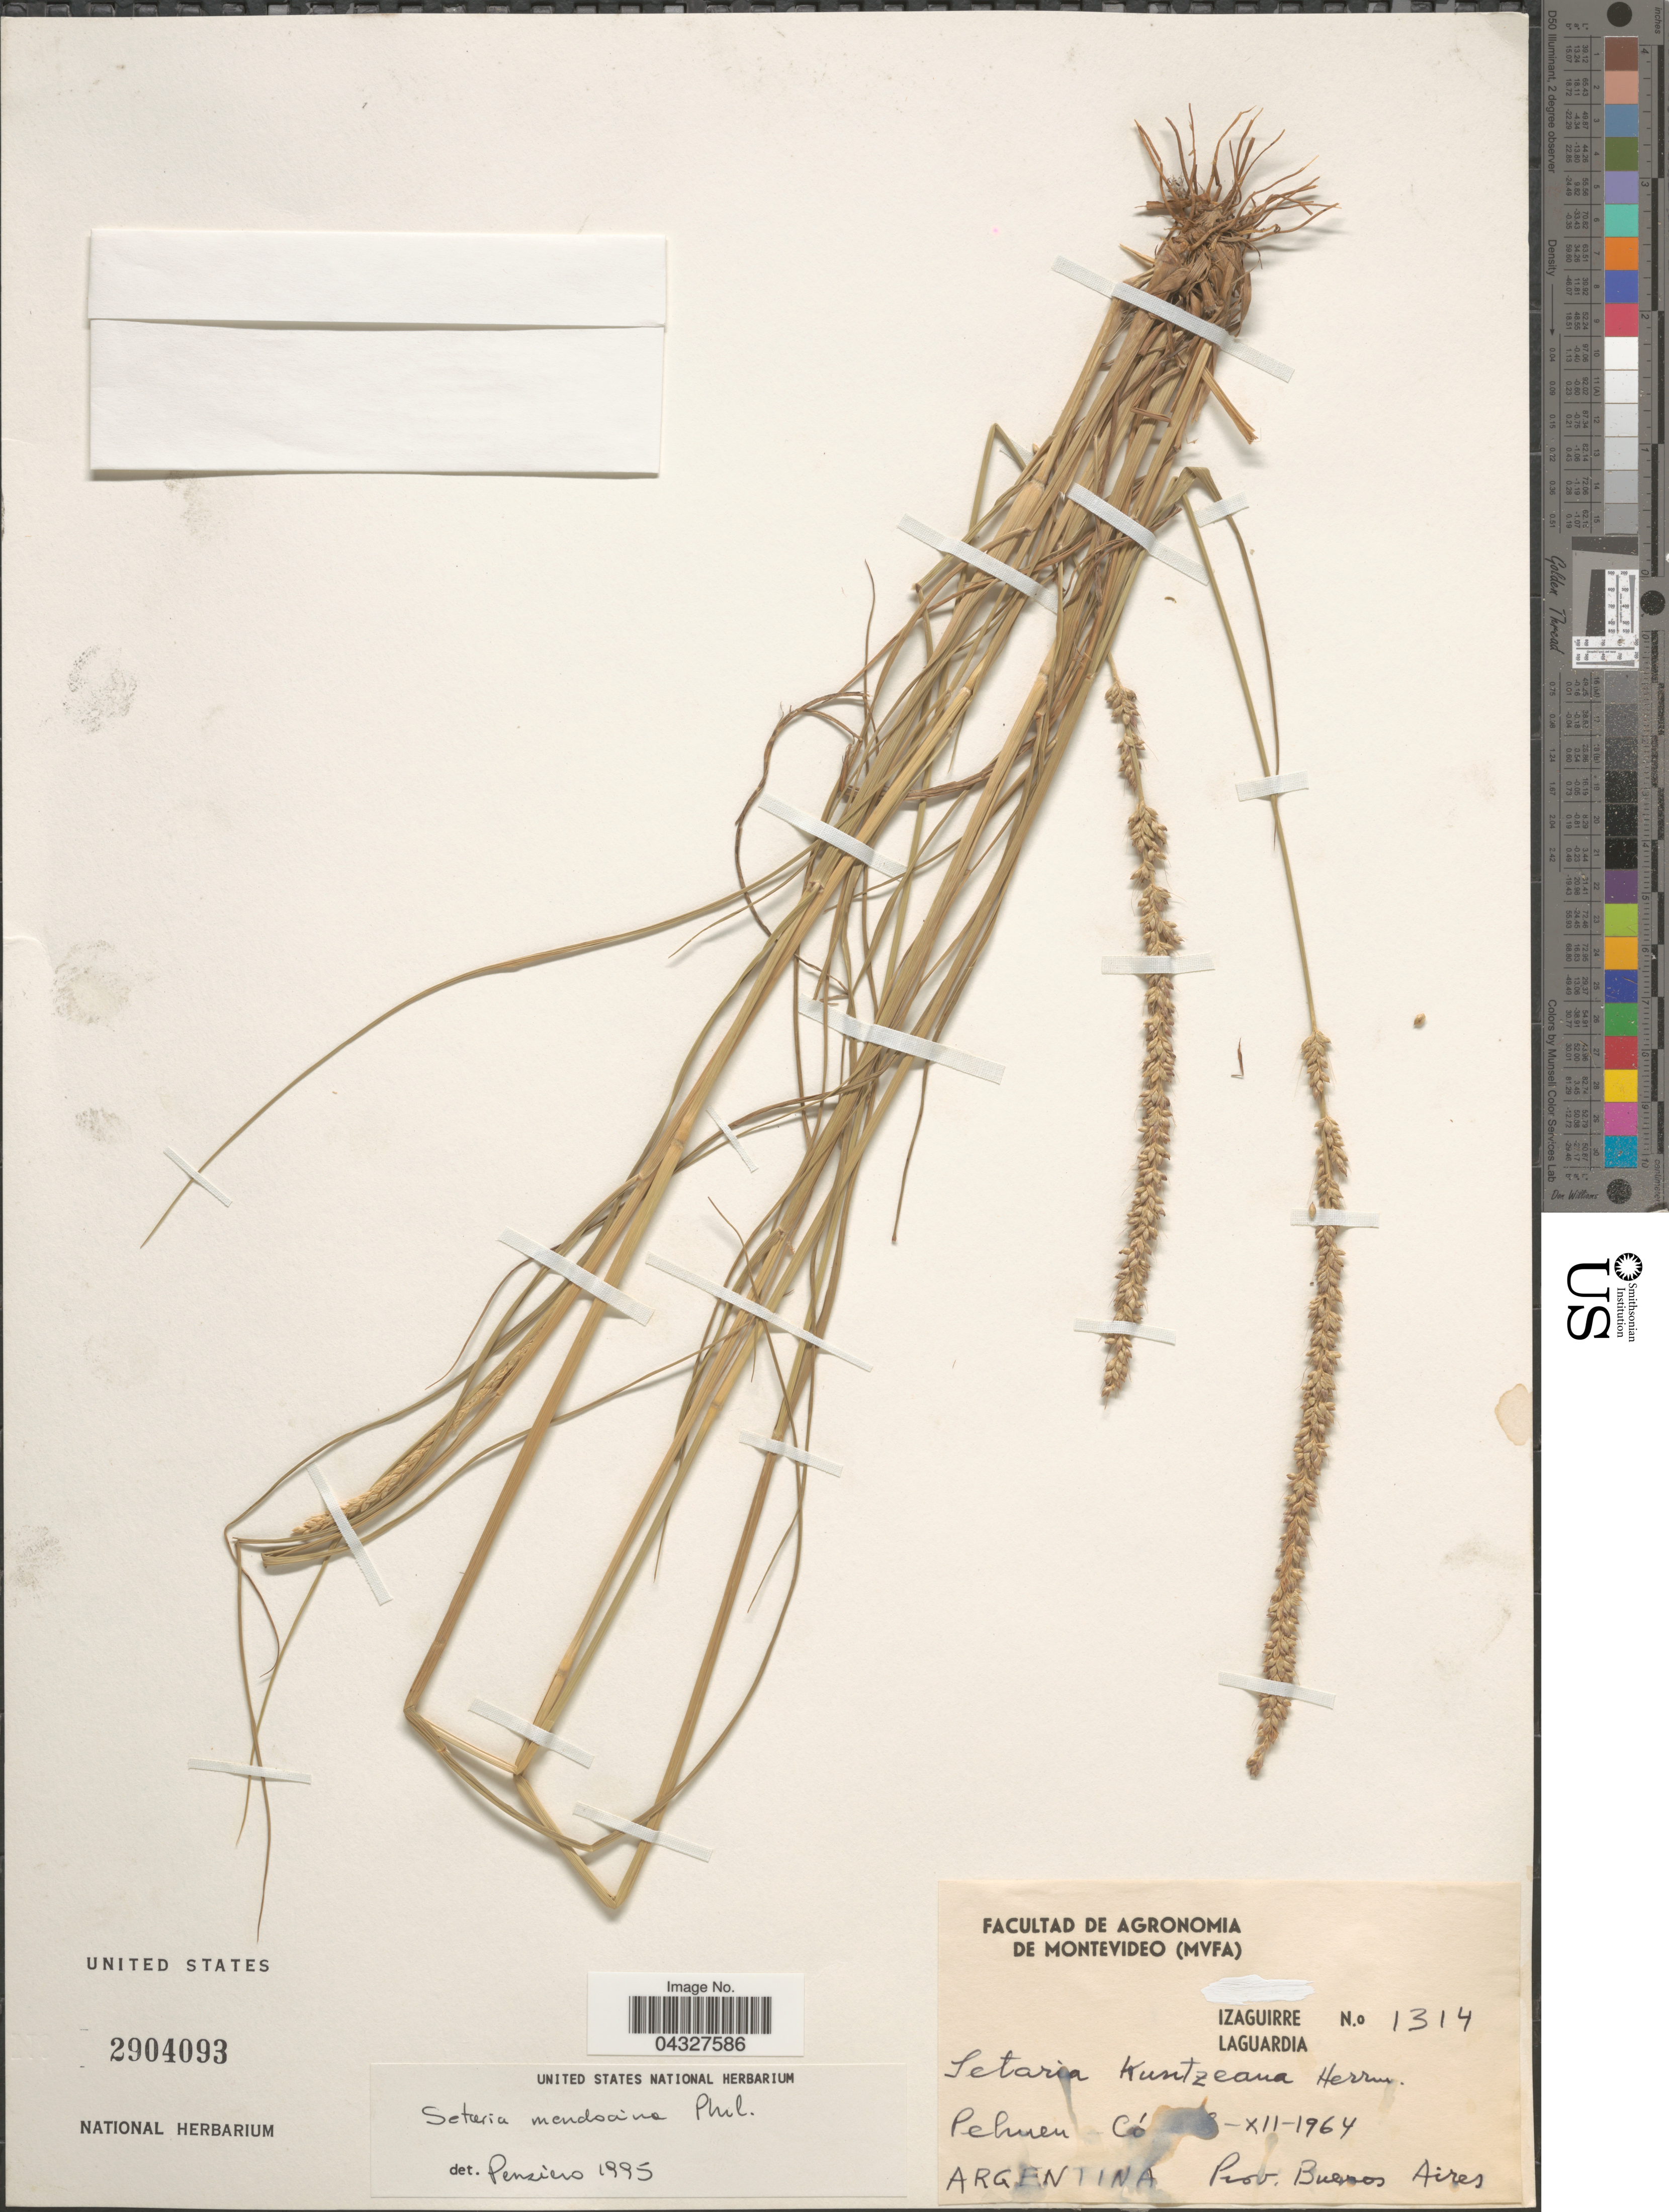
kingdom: Plantae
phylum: Tracheophyta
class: Liliopsida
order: Poales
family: Poaceae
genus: Setaria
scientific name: Setaria mendocina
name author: Phil.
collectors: Izaguirre & Laguardia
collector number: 1314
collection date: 1964-12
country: Argentina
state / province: Buenos Aires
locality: Pehuen Có [illegible text].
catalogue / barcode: US 2904093